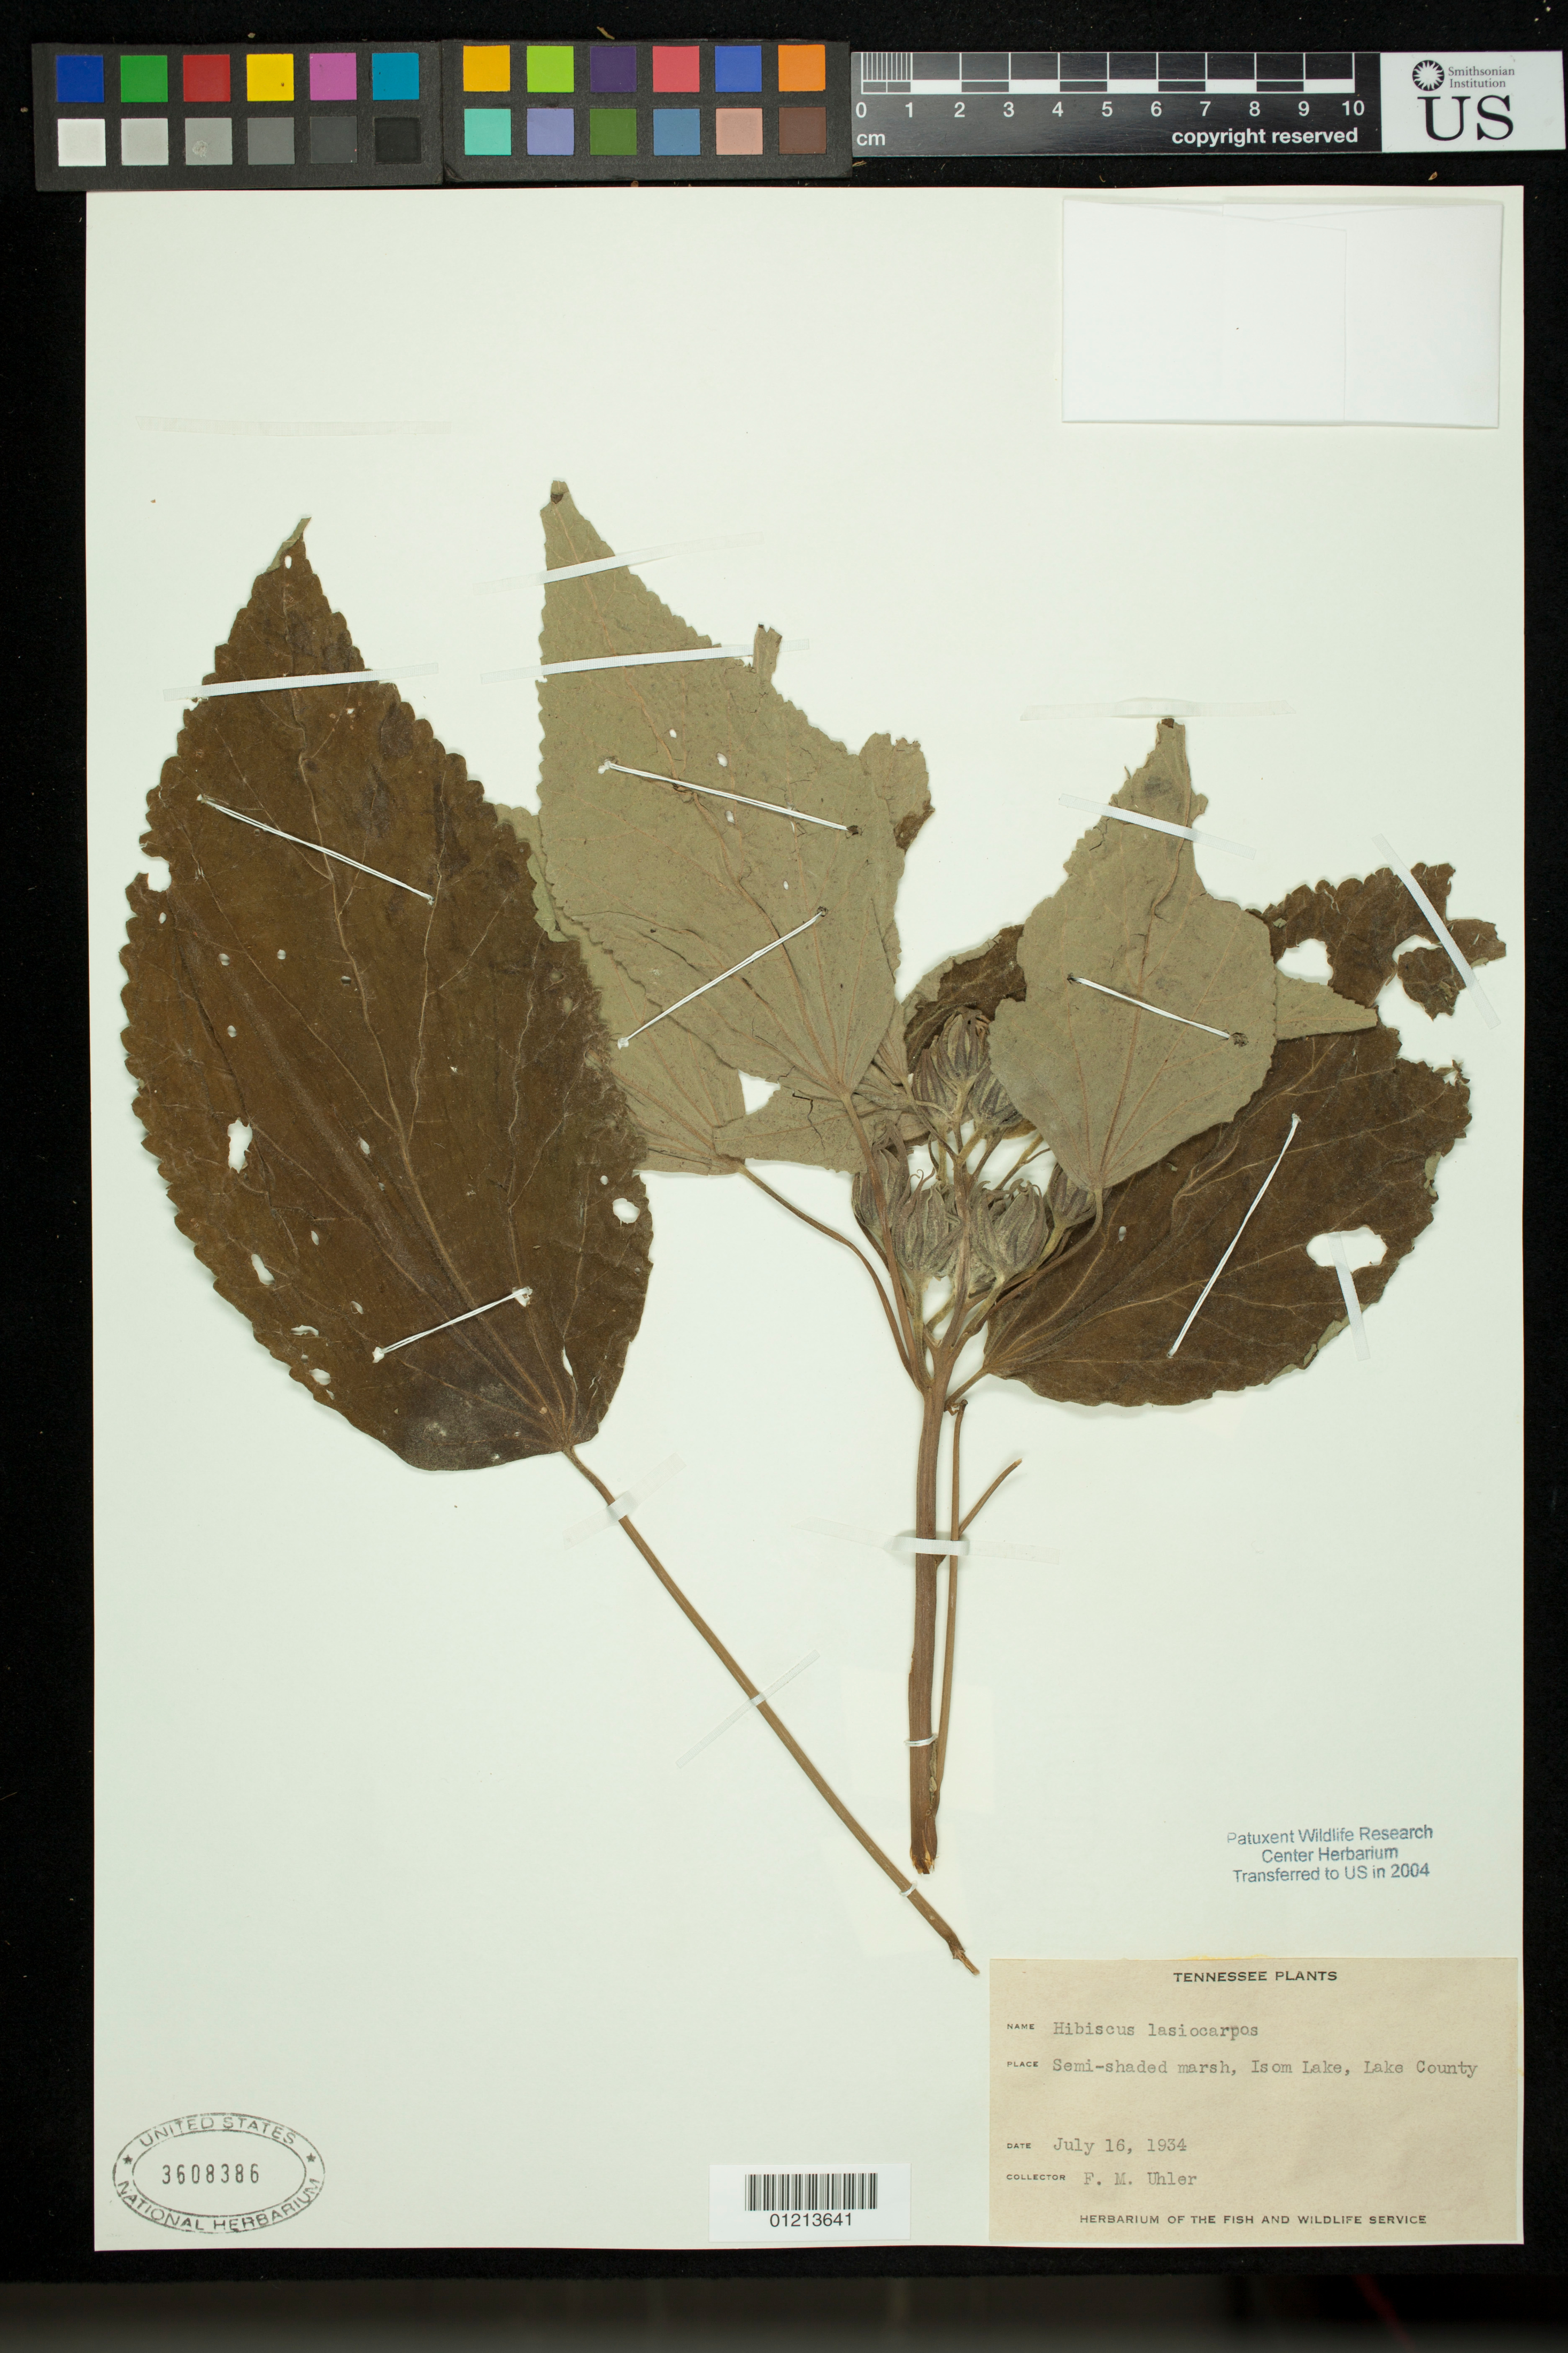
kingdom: Plantae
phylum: Tracheophyta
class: Magnoliopsida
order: Malvales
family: Malvaceae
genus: Hibiscus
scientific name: Hibiscus moscheutos subsp. lasiocarpos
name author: (Cav.) O.J. Blanch.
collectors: F. M. Uhler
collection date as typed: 16 Jul 1934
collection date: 1934-07-16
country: United States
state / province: Tennessee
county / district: Lake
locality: Semi-shaded marsh, Isom Lake, Lake County.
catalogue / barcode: US 3608386